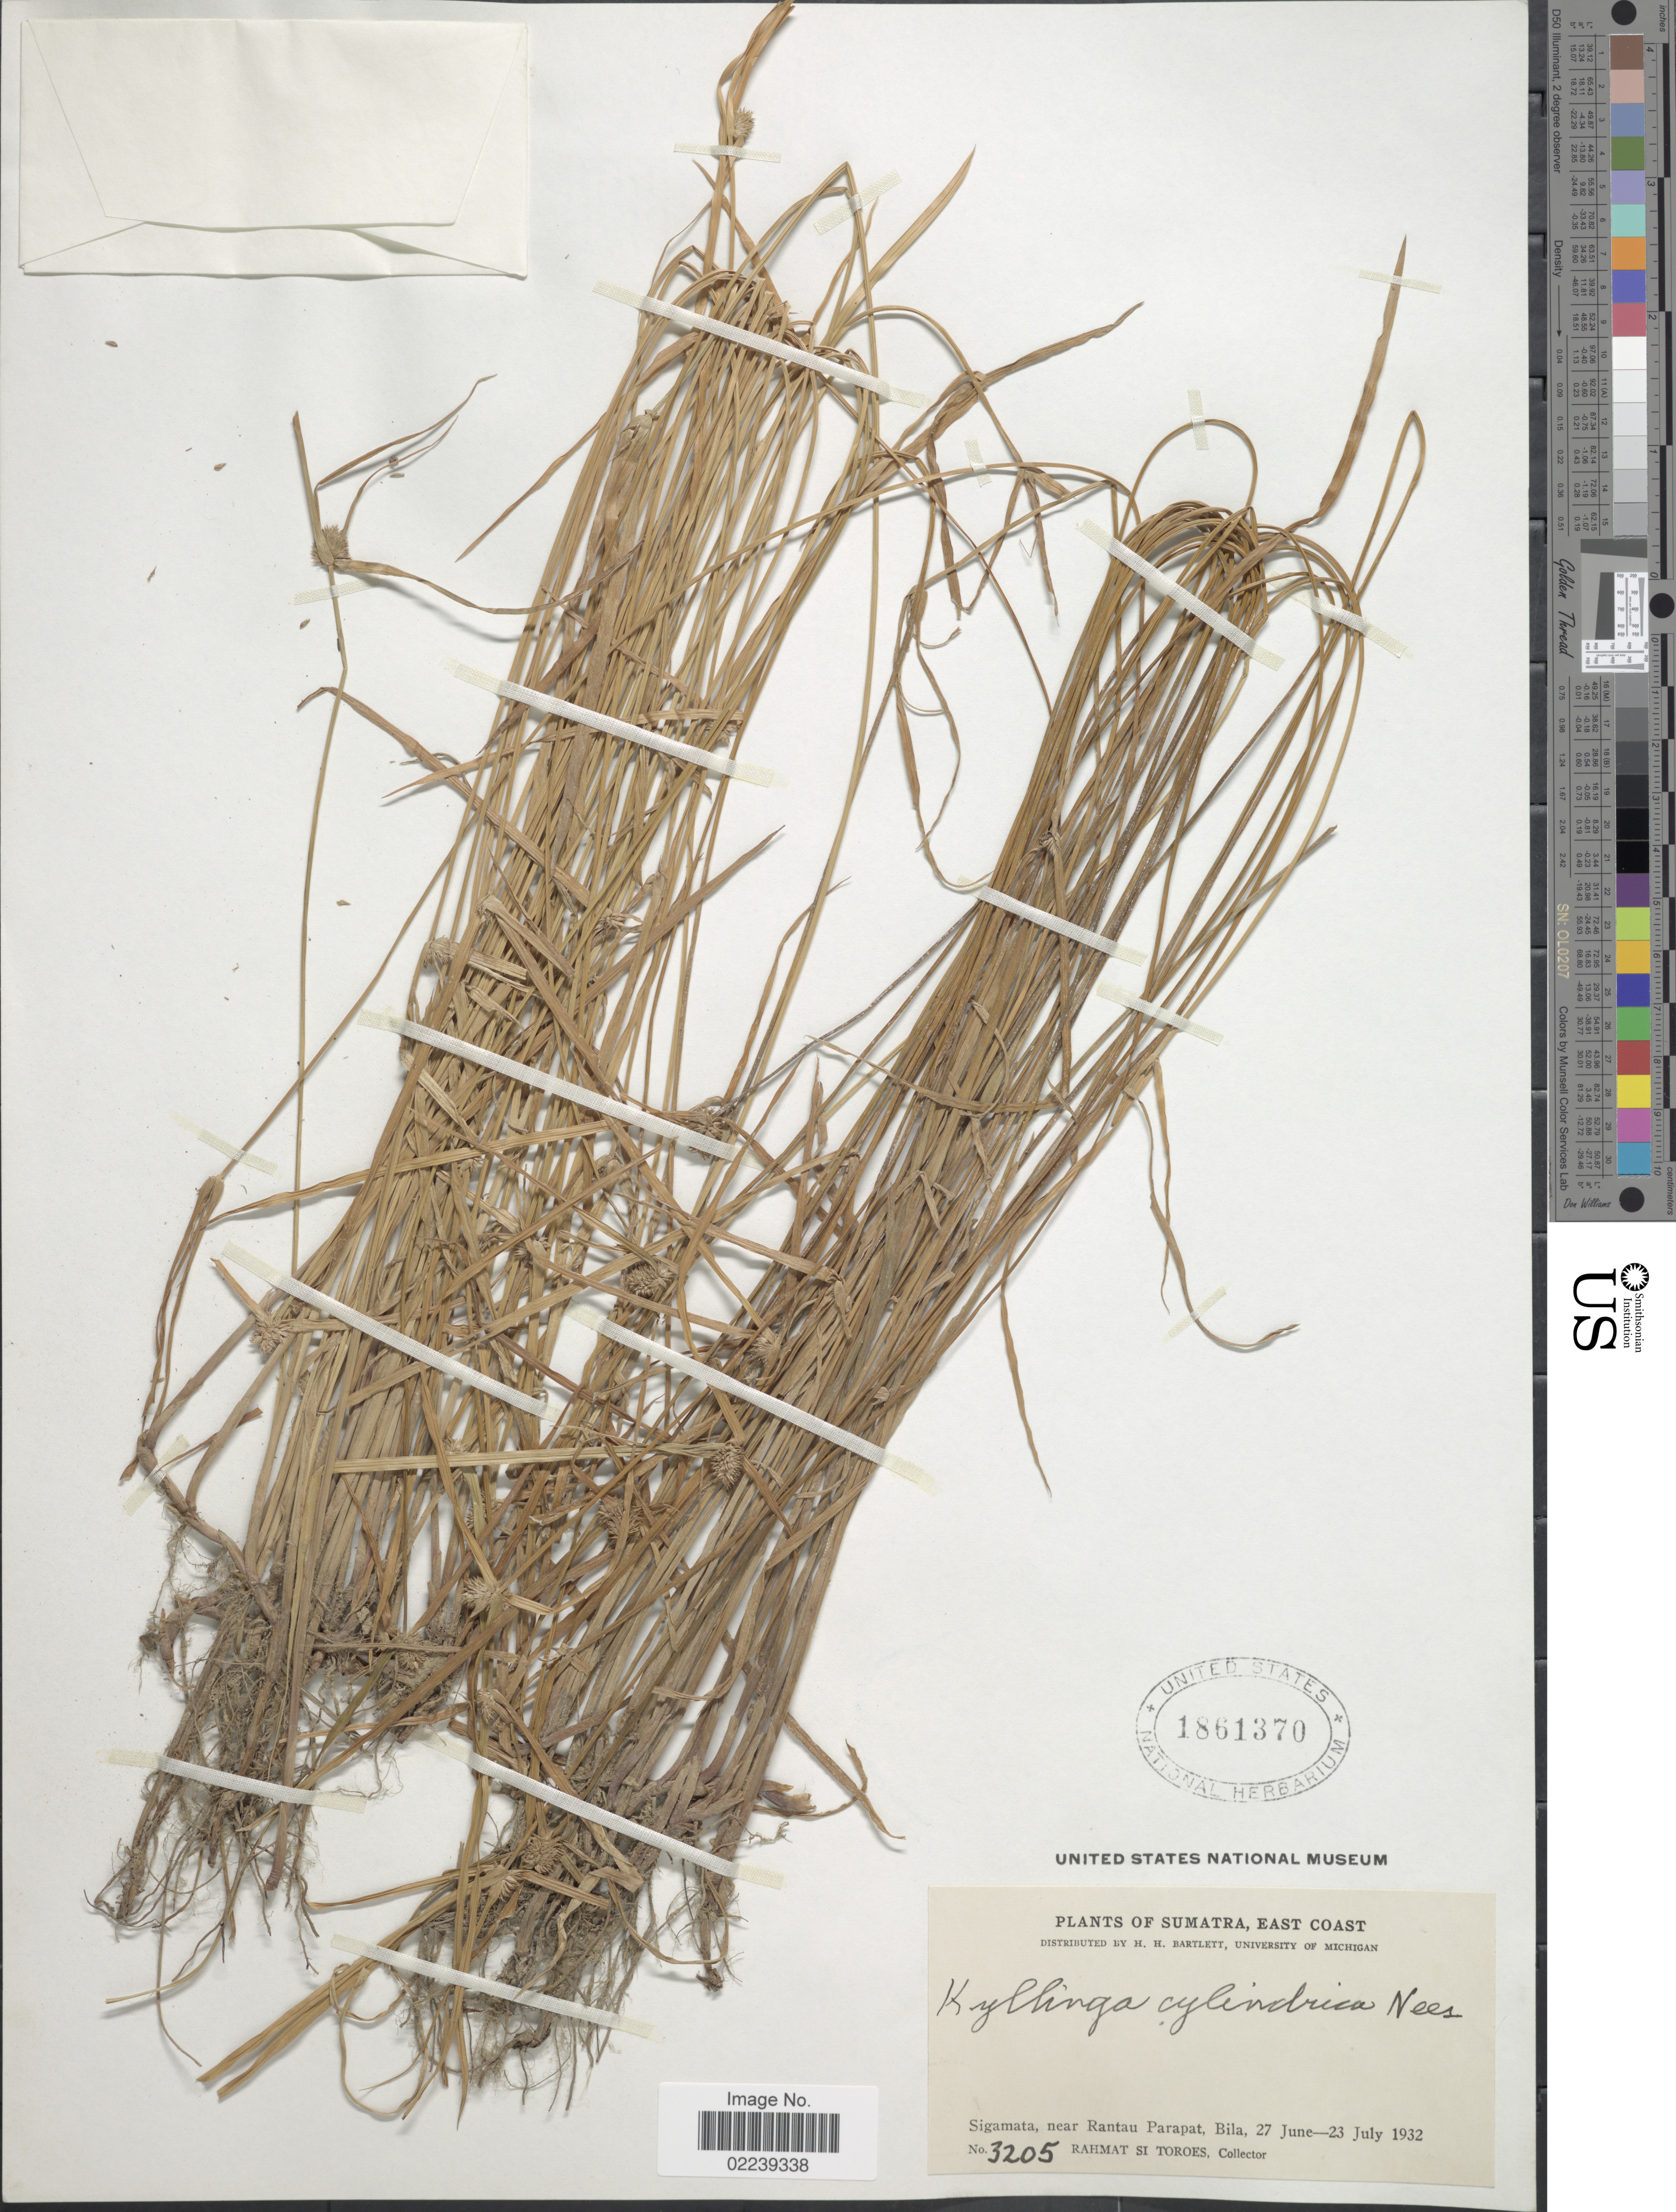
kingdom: Plantae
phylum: Tracheophyta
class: Liliopsida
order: Poales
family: Cyperaceae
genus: Cyperus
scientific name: Cyperus brevifolius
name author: (Rottb.) Hassk.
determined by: Strong, M. T., (US), Smithsonian Institution - National Museum of Natural History (UNITED STATES)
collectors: Rahmat Si Boeea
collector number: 3205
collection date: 1932-06-27/1932-07-23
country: Indonesia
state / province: Sumatra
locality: East Coast, Sigamata, near Rantau Parapat, Bila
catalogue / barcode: US 1861370